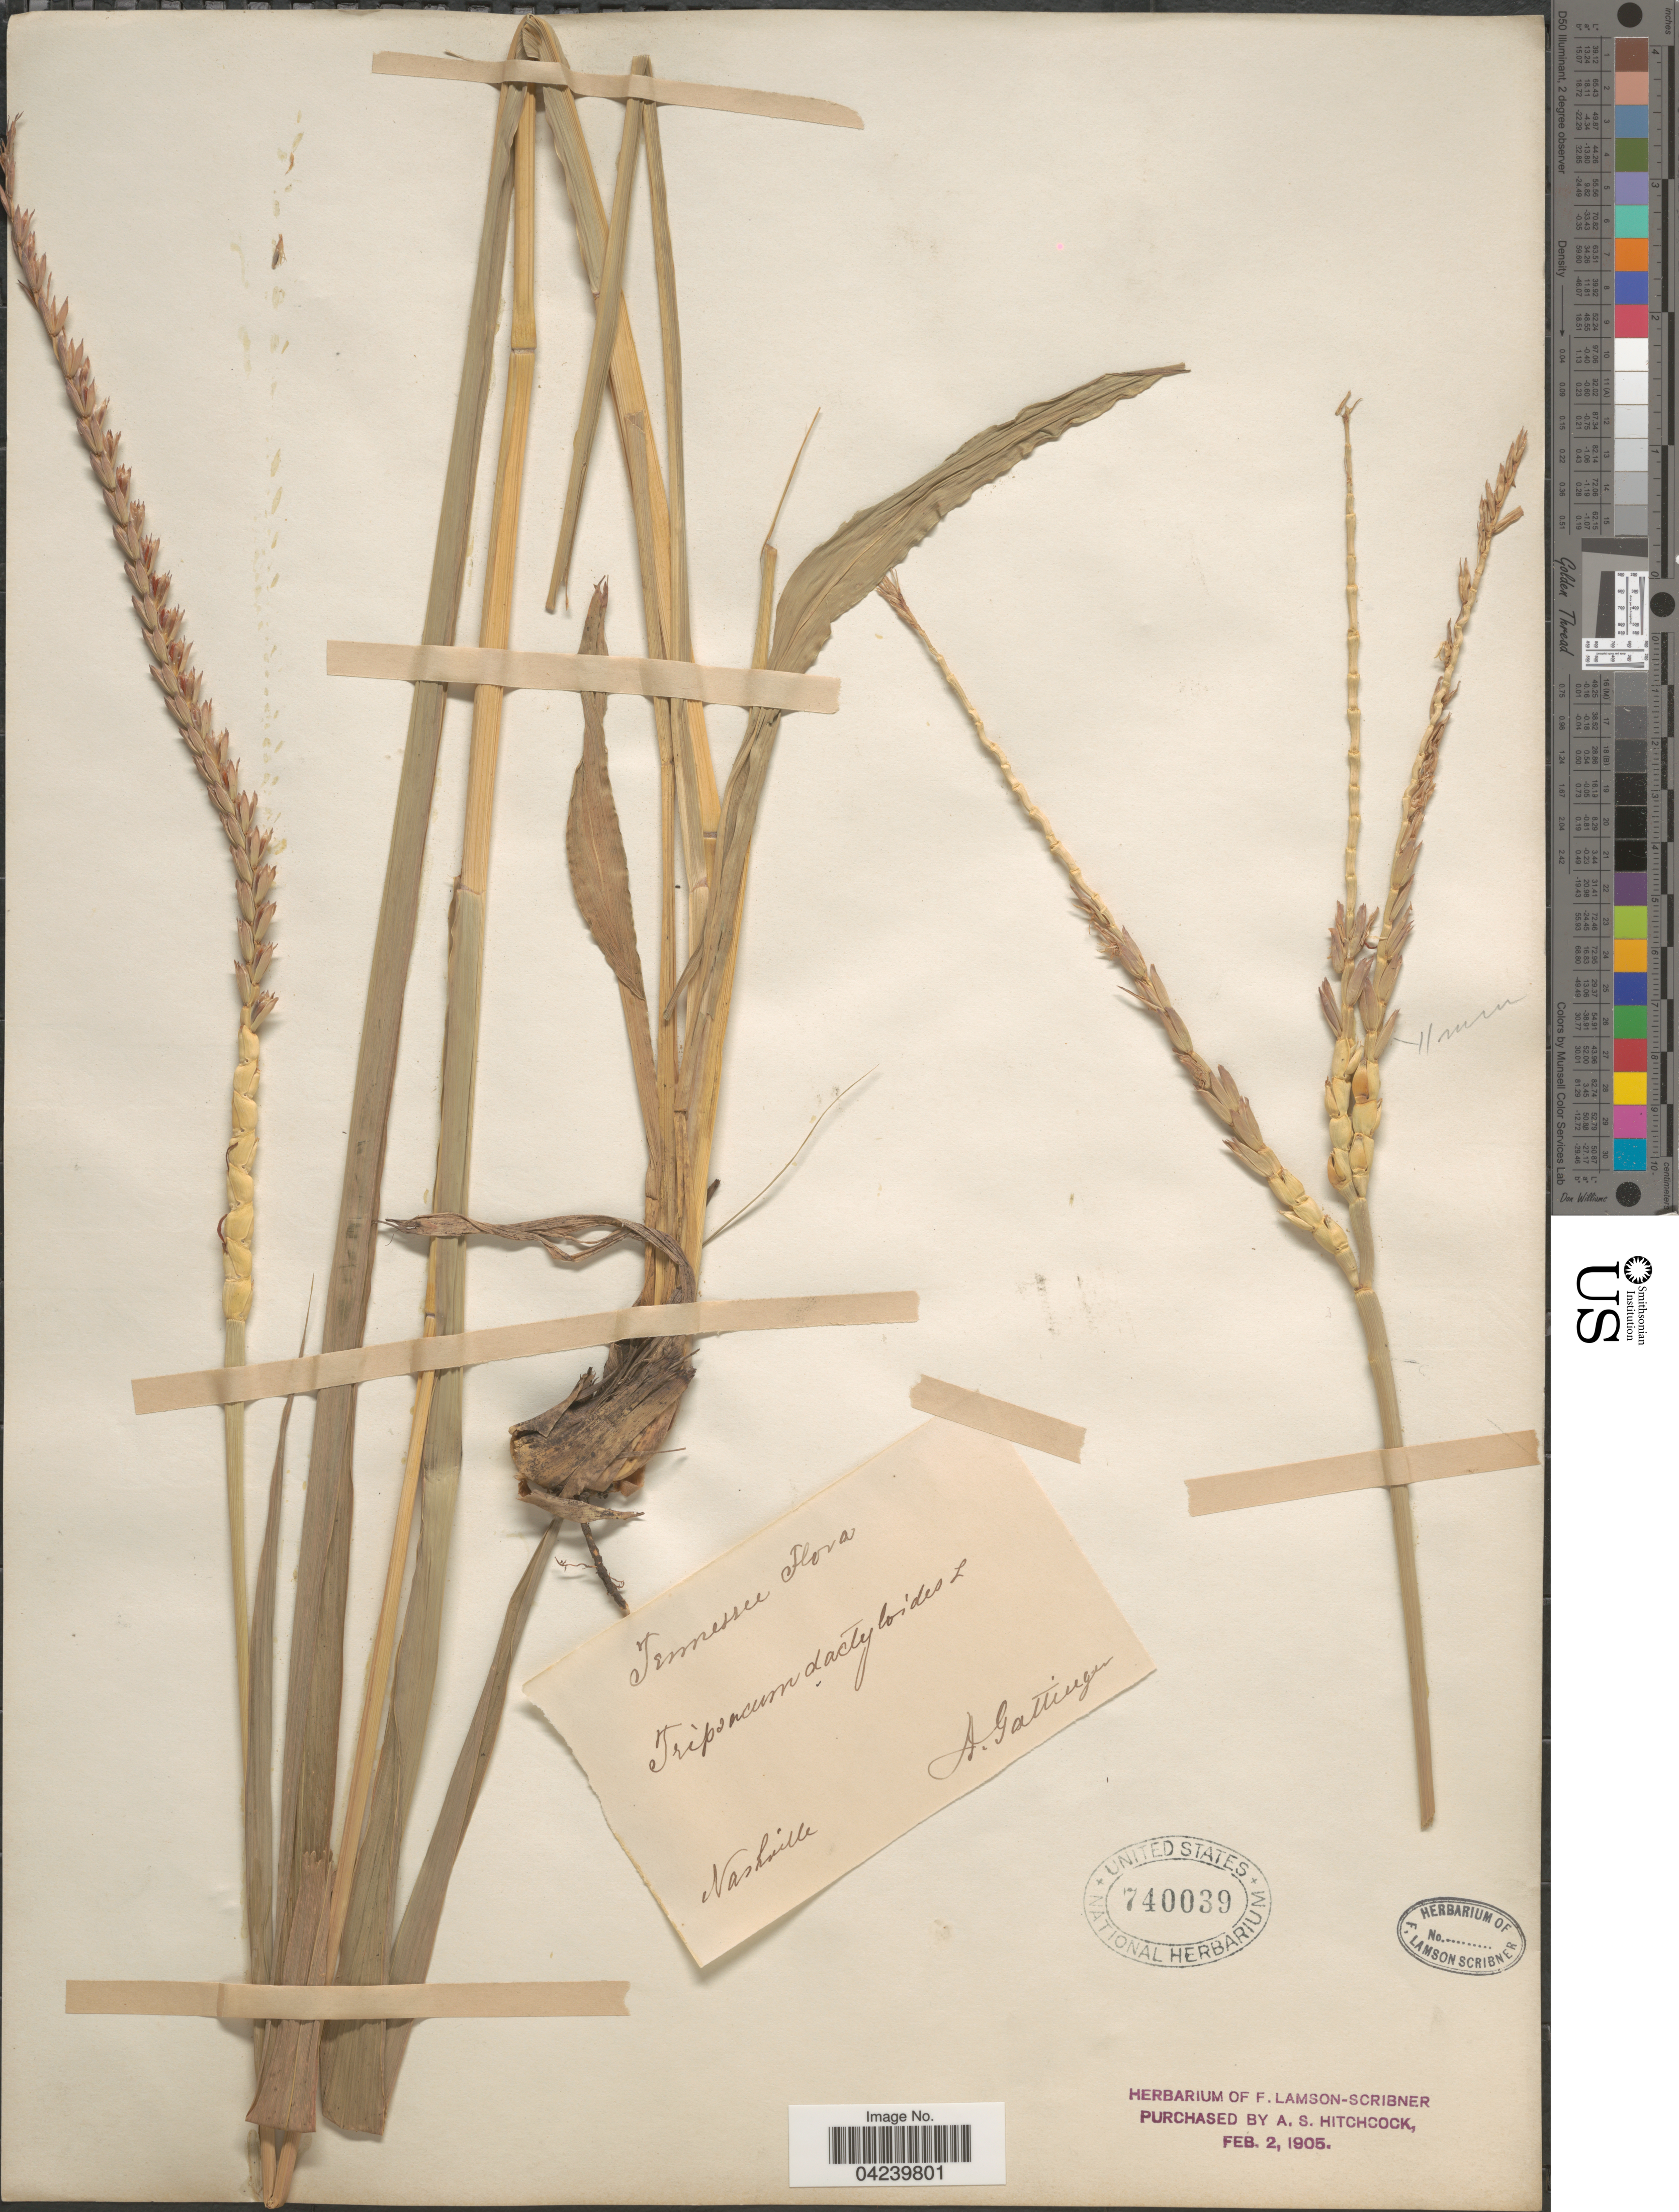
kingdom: Plantae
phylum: Tracheophyta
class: Liliopsida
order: Poales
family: Poaceae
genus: Tripsacum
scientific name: Tripsacum dactyloides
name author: (L.) L.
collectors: A. Gattinger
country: United States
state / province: Tennessee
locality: Nashville.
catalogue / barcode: US 740039